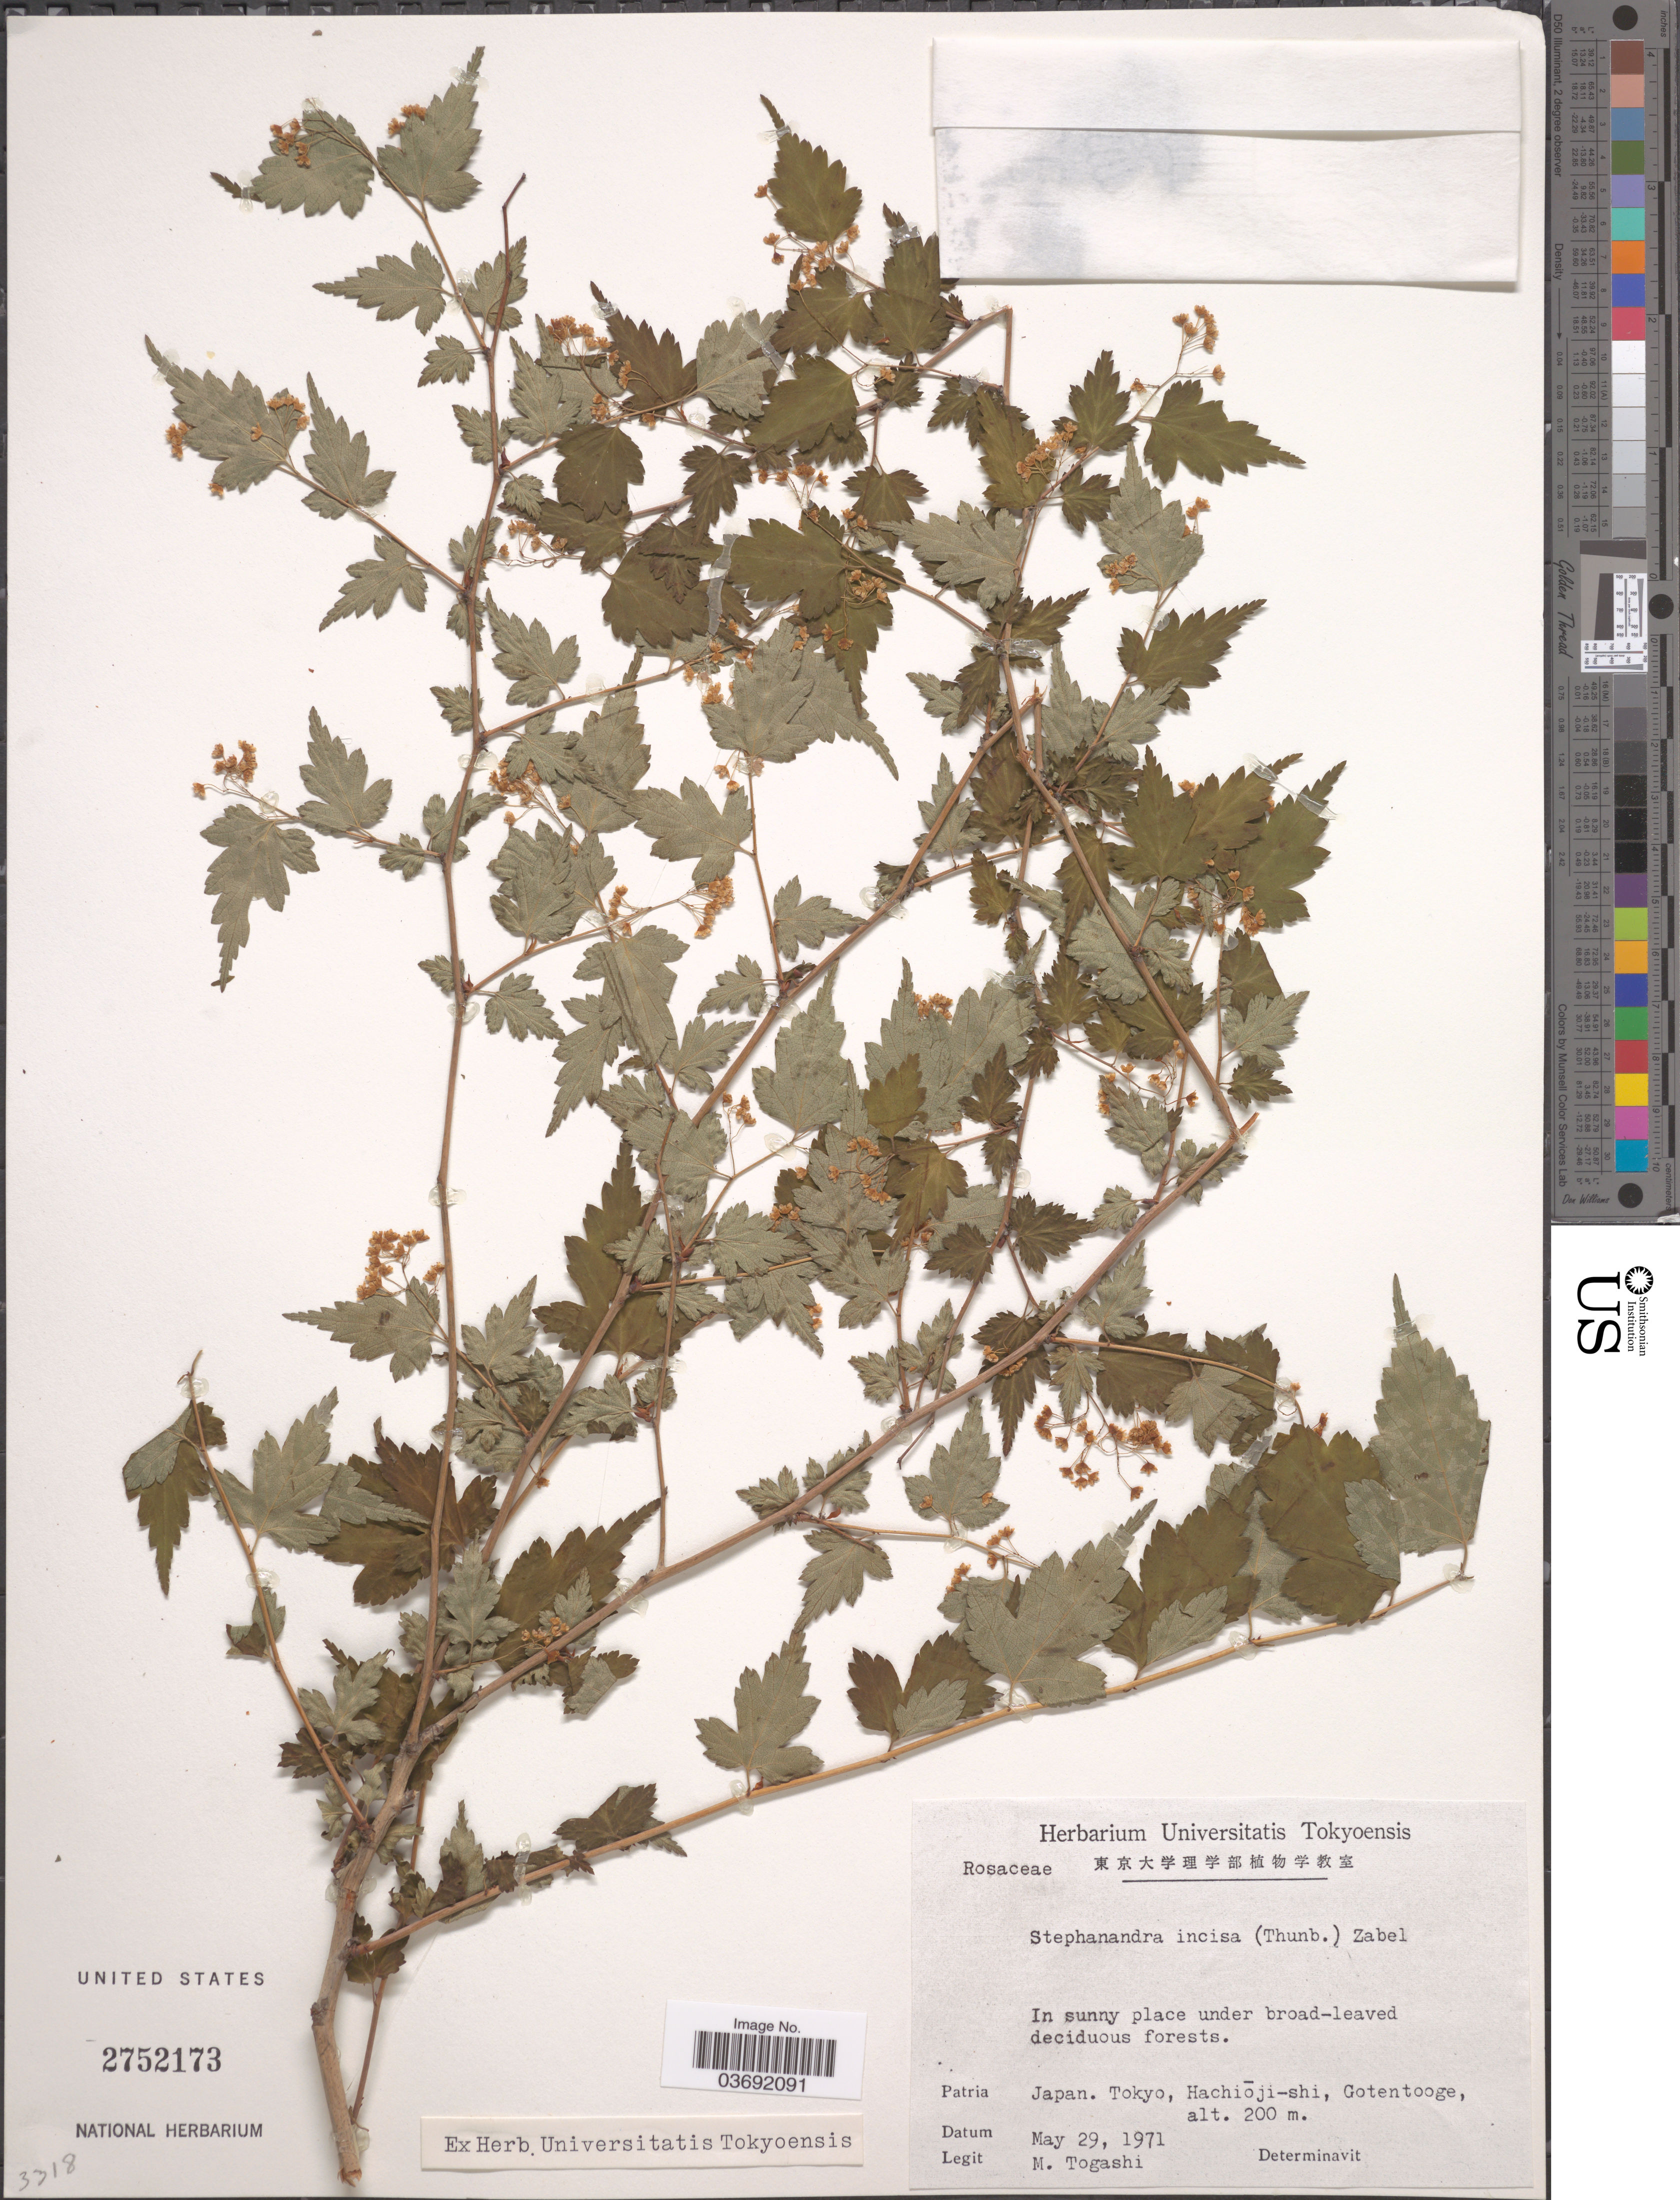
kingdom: Plantae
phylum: Tracheophyta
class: Magnoliopsida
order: Rosales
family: Rosaceae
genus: Neillia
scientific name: Neillia incisa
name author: (Thunb.) S.H. Oh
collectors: M. Togashi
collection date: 1971-05-29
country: Japan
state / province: Tokyo, Federal City of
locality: Tokyo, Hachiōji-shi, Gotentooge.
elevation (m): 200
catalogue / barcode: US 2752173